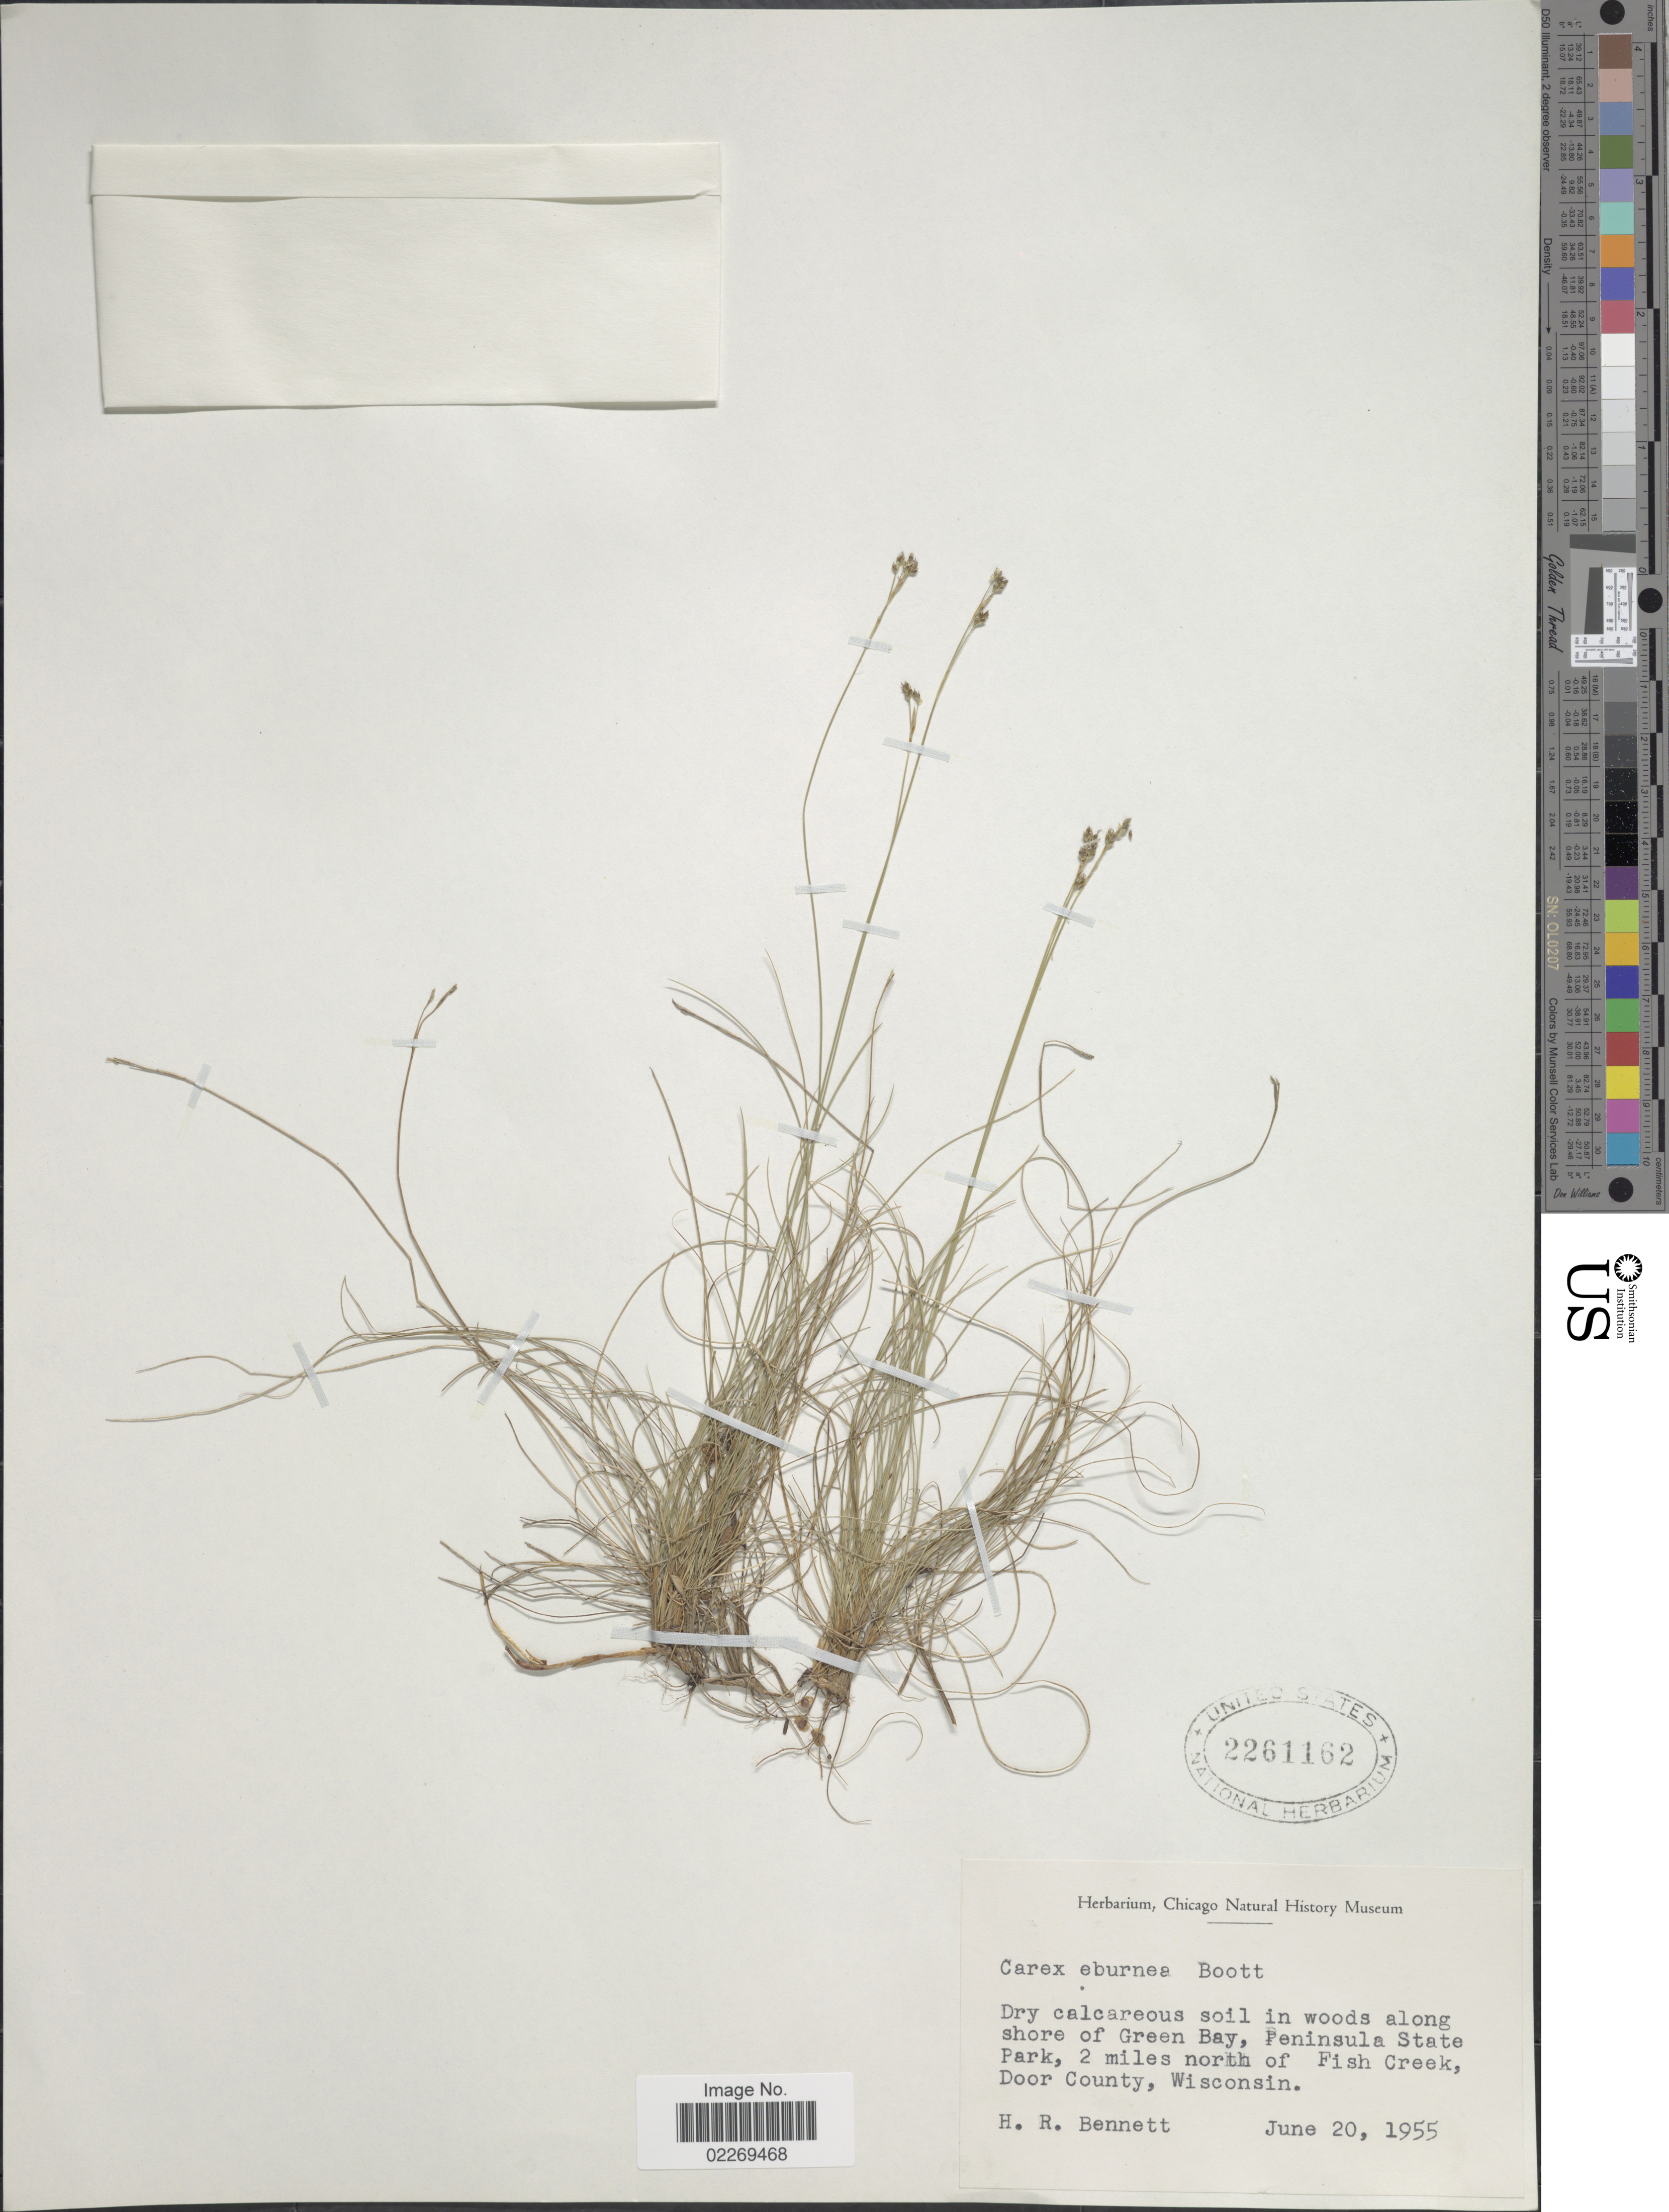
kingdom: Plantae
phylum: Tracheophyta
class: Liliopsida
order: Poales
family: Cyperaceae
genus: Carex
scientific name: Carex eburnea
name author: Boott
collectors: H. R. Bennett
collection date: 1955-06-20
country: United States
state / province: Wisconsin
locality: Woods along shore of Green bay, Peninsula State Park, 2 miles north of Fish Creek, Door County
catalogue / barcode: US 2261162